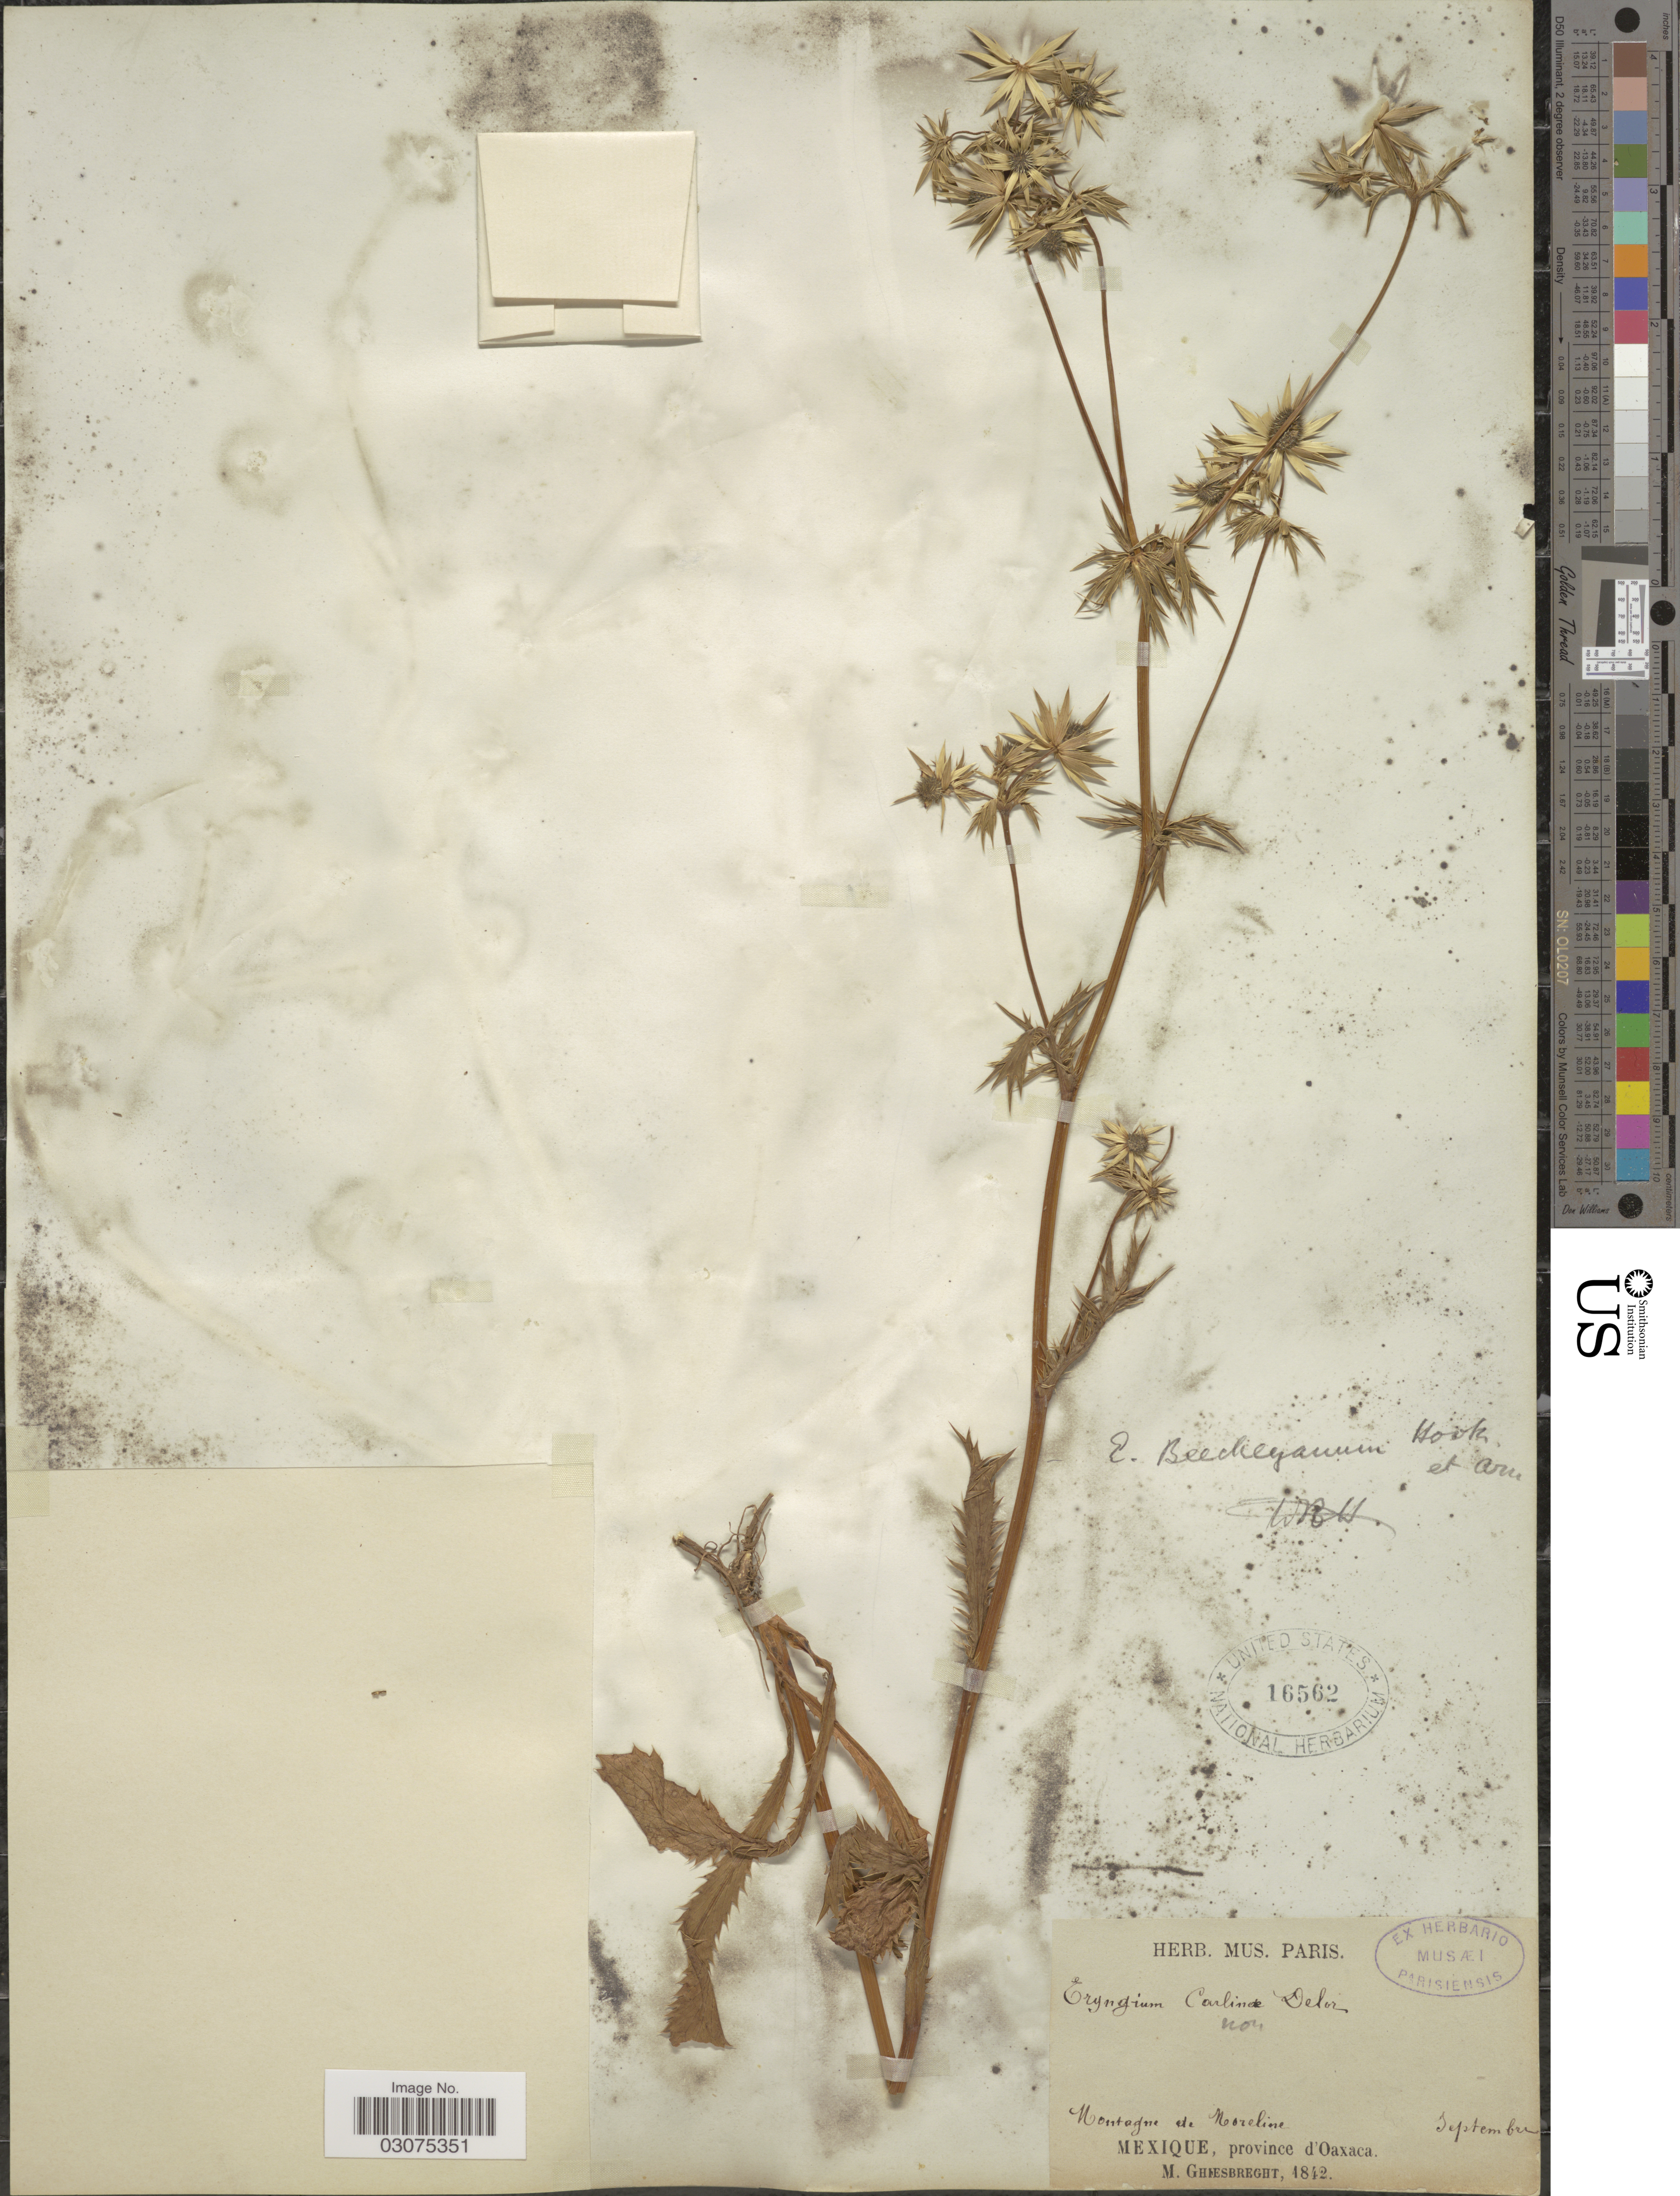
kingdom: Plantae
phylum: Tracheophyta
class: Magnoliopsida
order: Apiales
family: Apiaceae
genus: Eryngium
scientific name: Eryngium beecheyanum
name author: Hook. f. & Arn.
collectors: M. Ghiesbreght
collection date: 1842-09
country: Mexico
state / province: Oaxaca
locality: Montagne de Moreline.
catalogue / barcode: US 16562